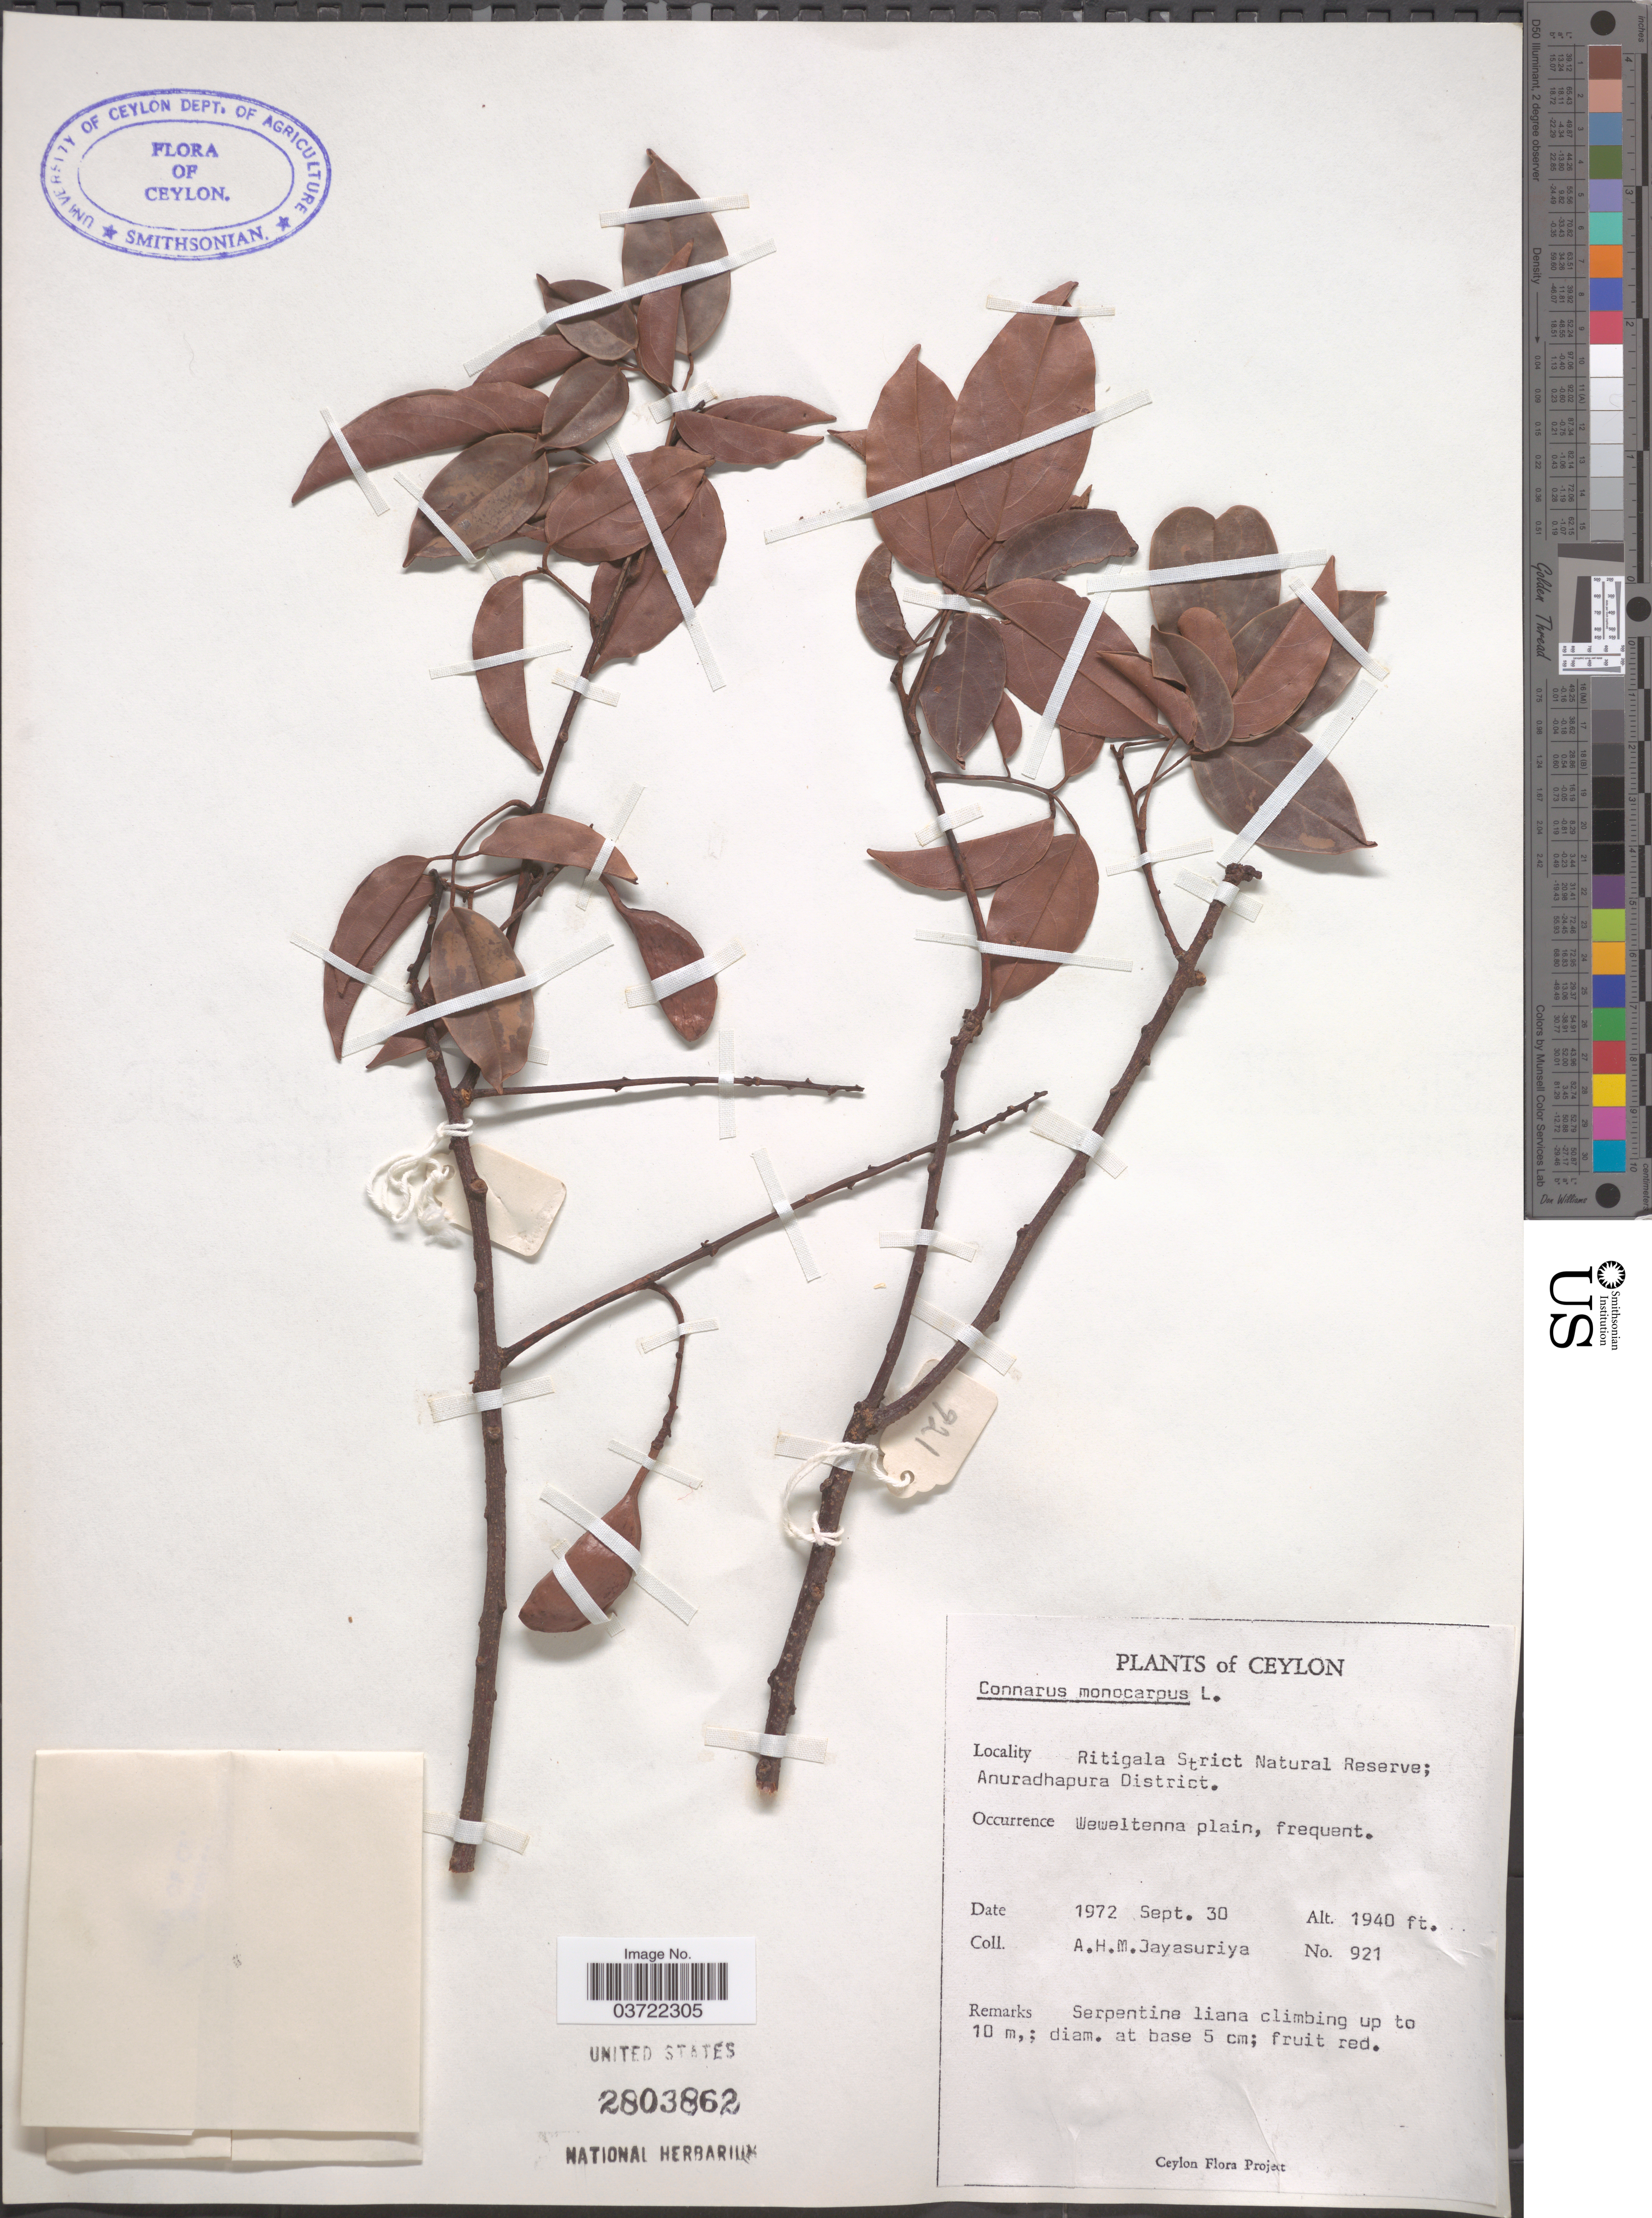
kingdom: Plantae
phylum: Tracheophyta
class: Magnoliopsida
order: Oxalidales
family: Connaraceae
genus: Connarus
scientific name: Connarus monocarpos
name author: L.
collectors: A. H. Jayasuriya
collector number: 921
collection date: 1972-09-30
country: Sri Lanka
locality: Ceylon. Ritigala Strict Natural Reserve; Anuradhapura District. Weweltenna plain.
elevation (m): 591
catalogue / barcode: US 2803862